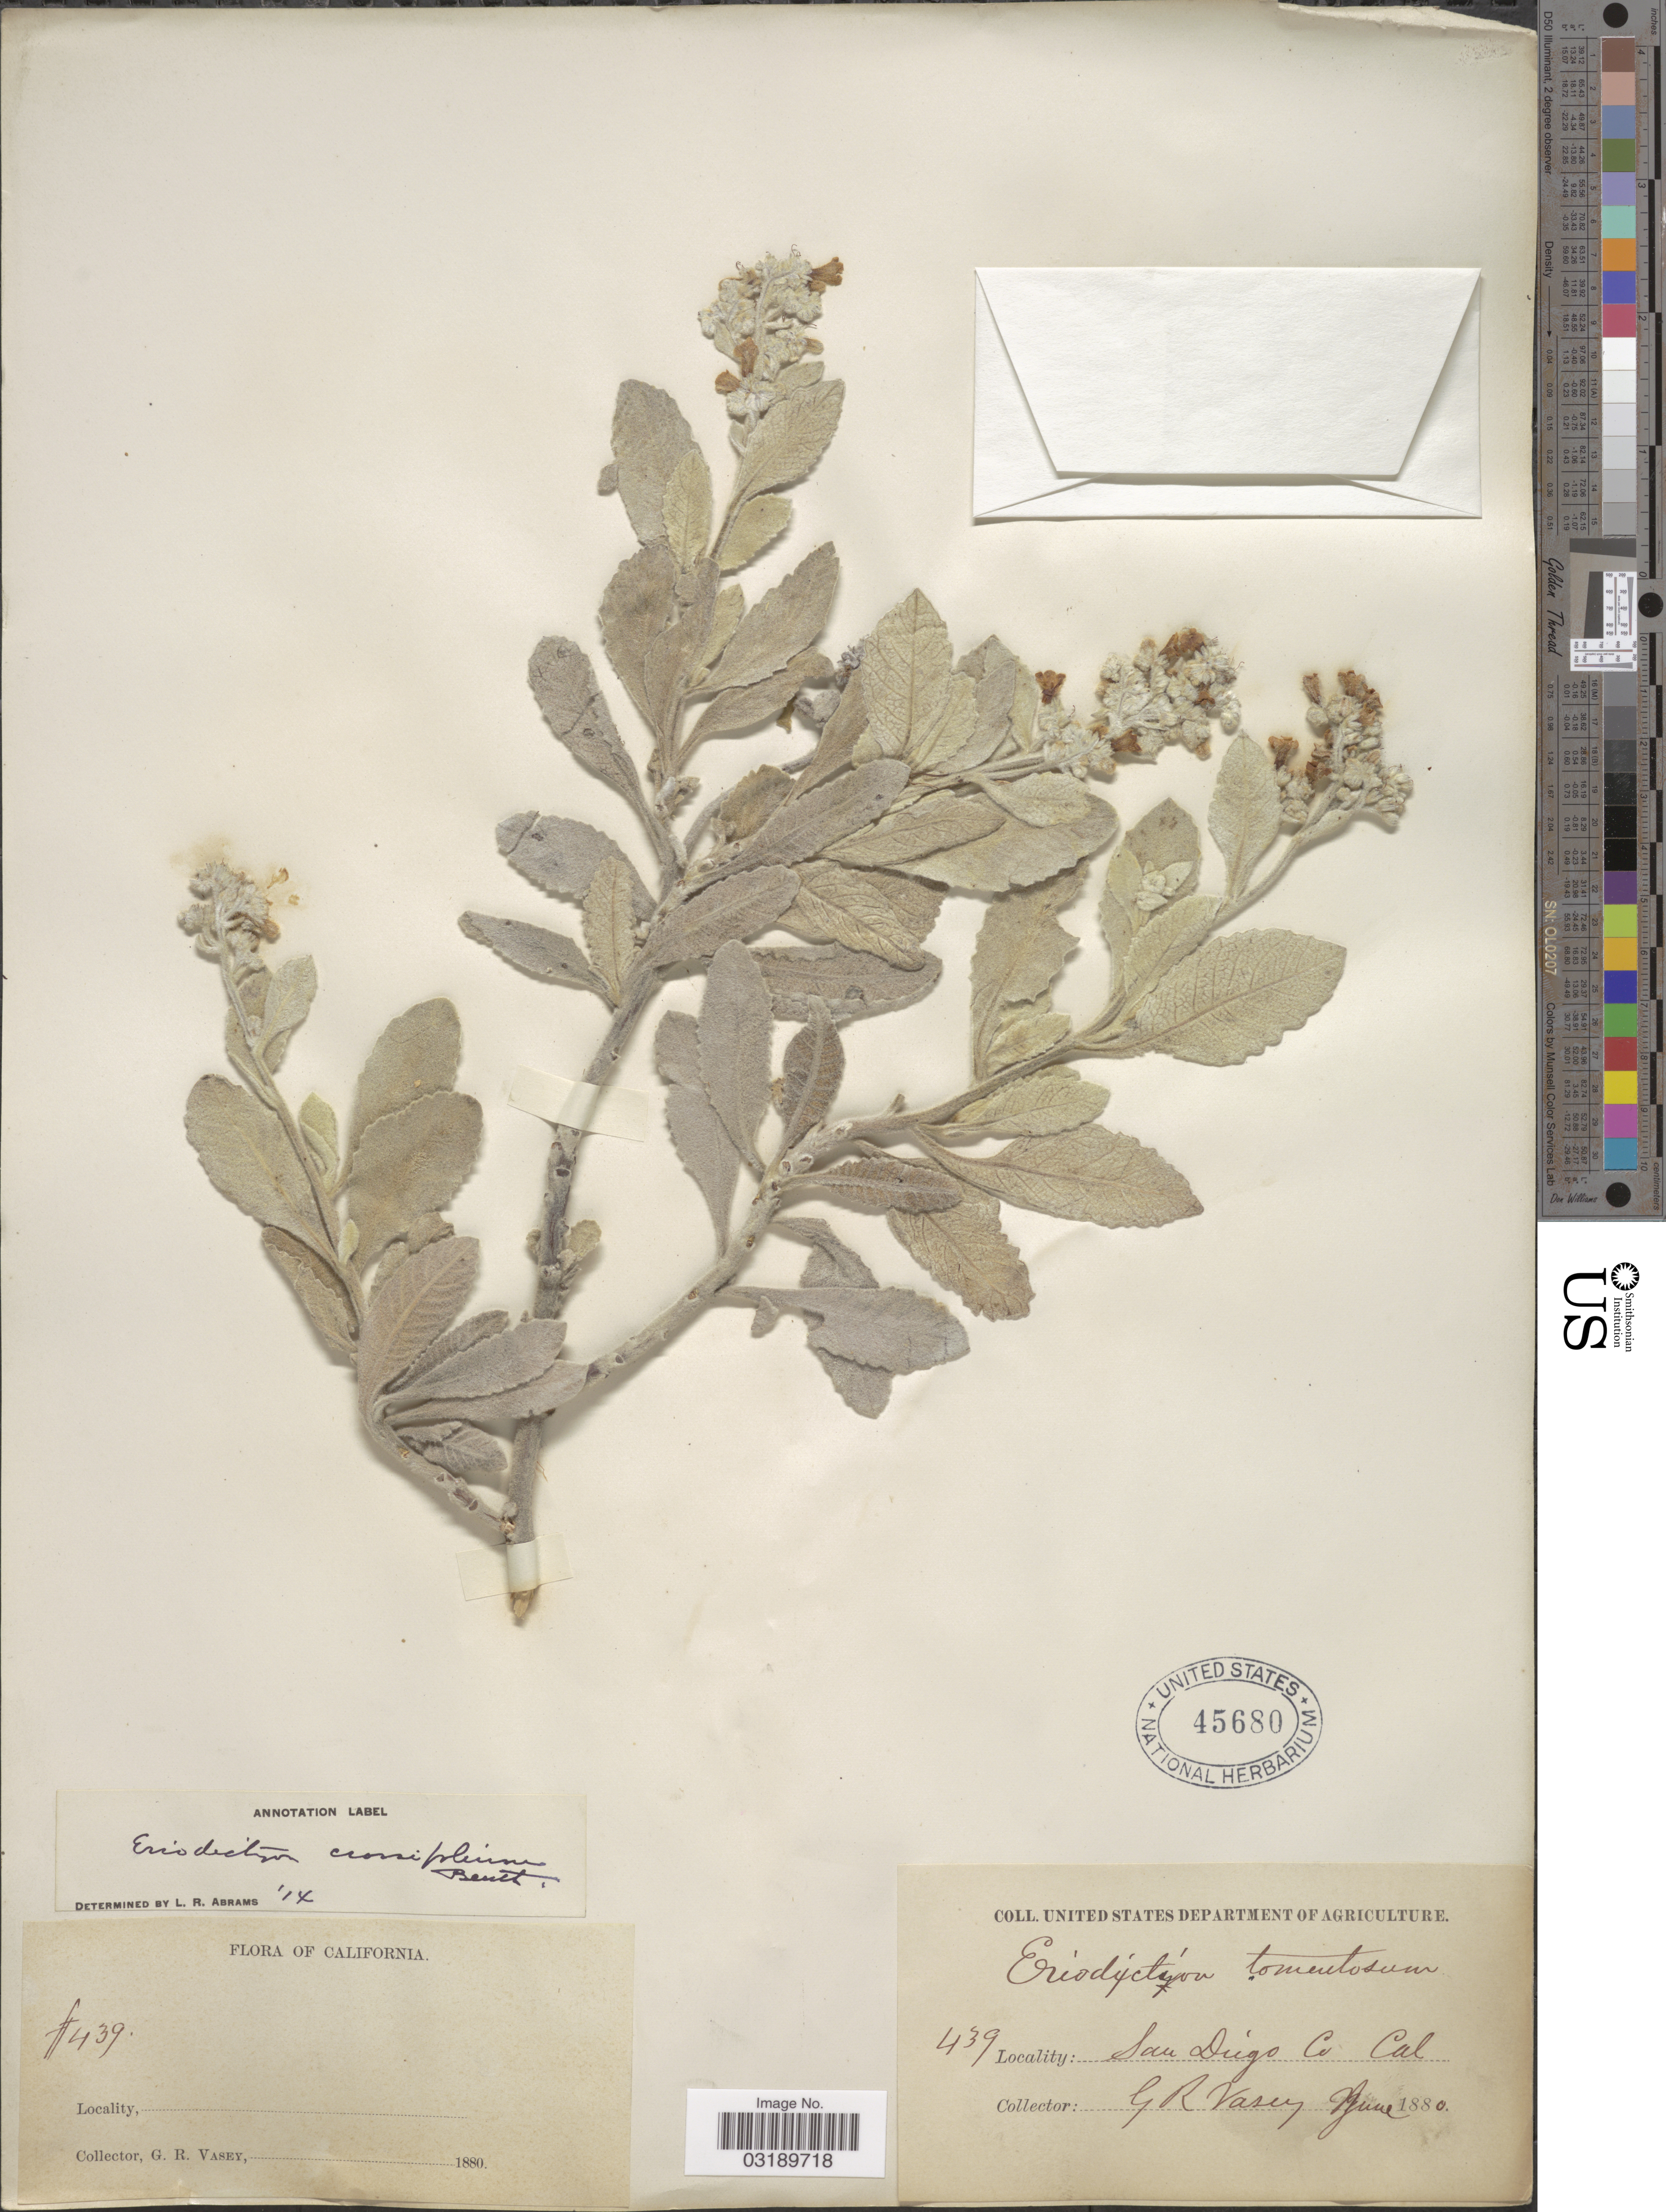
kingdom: Plantae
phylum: Tracheophyta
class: Magnoliopsida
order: Boraginales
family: Namaceae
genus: Eriodictyon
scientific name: Eriodictyon crassifolium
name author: Benth.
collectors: G. R. Vasey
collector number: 439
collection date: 1880-06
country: United States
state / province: California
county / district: San Diego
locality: San Diego Co.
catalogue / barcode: US 45680